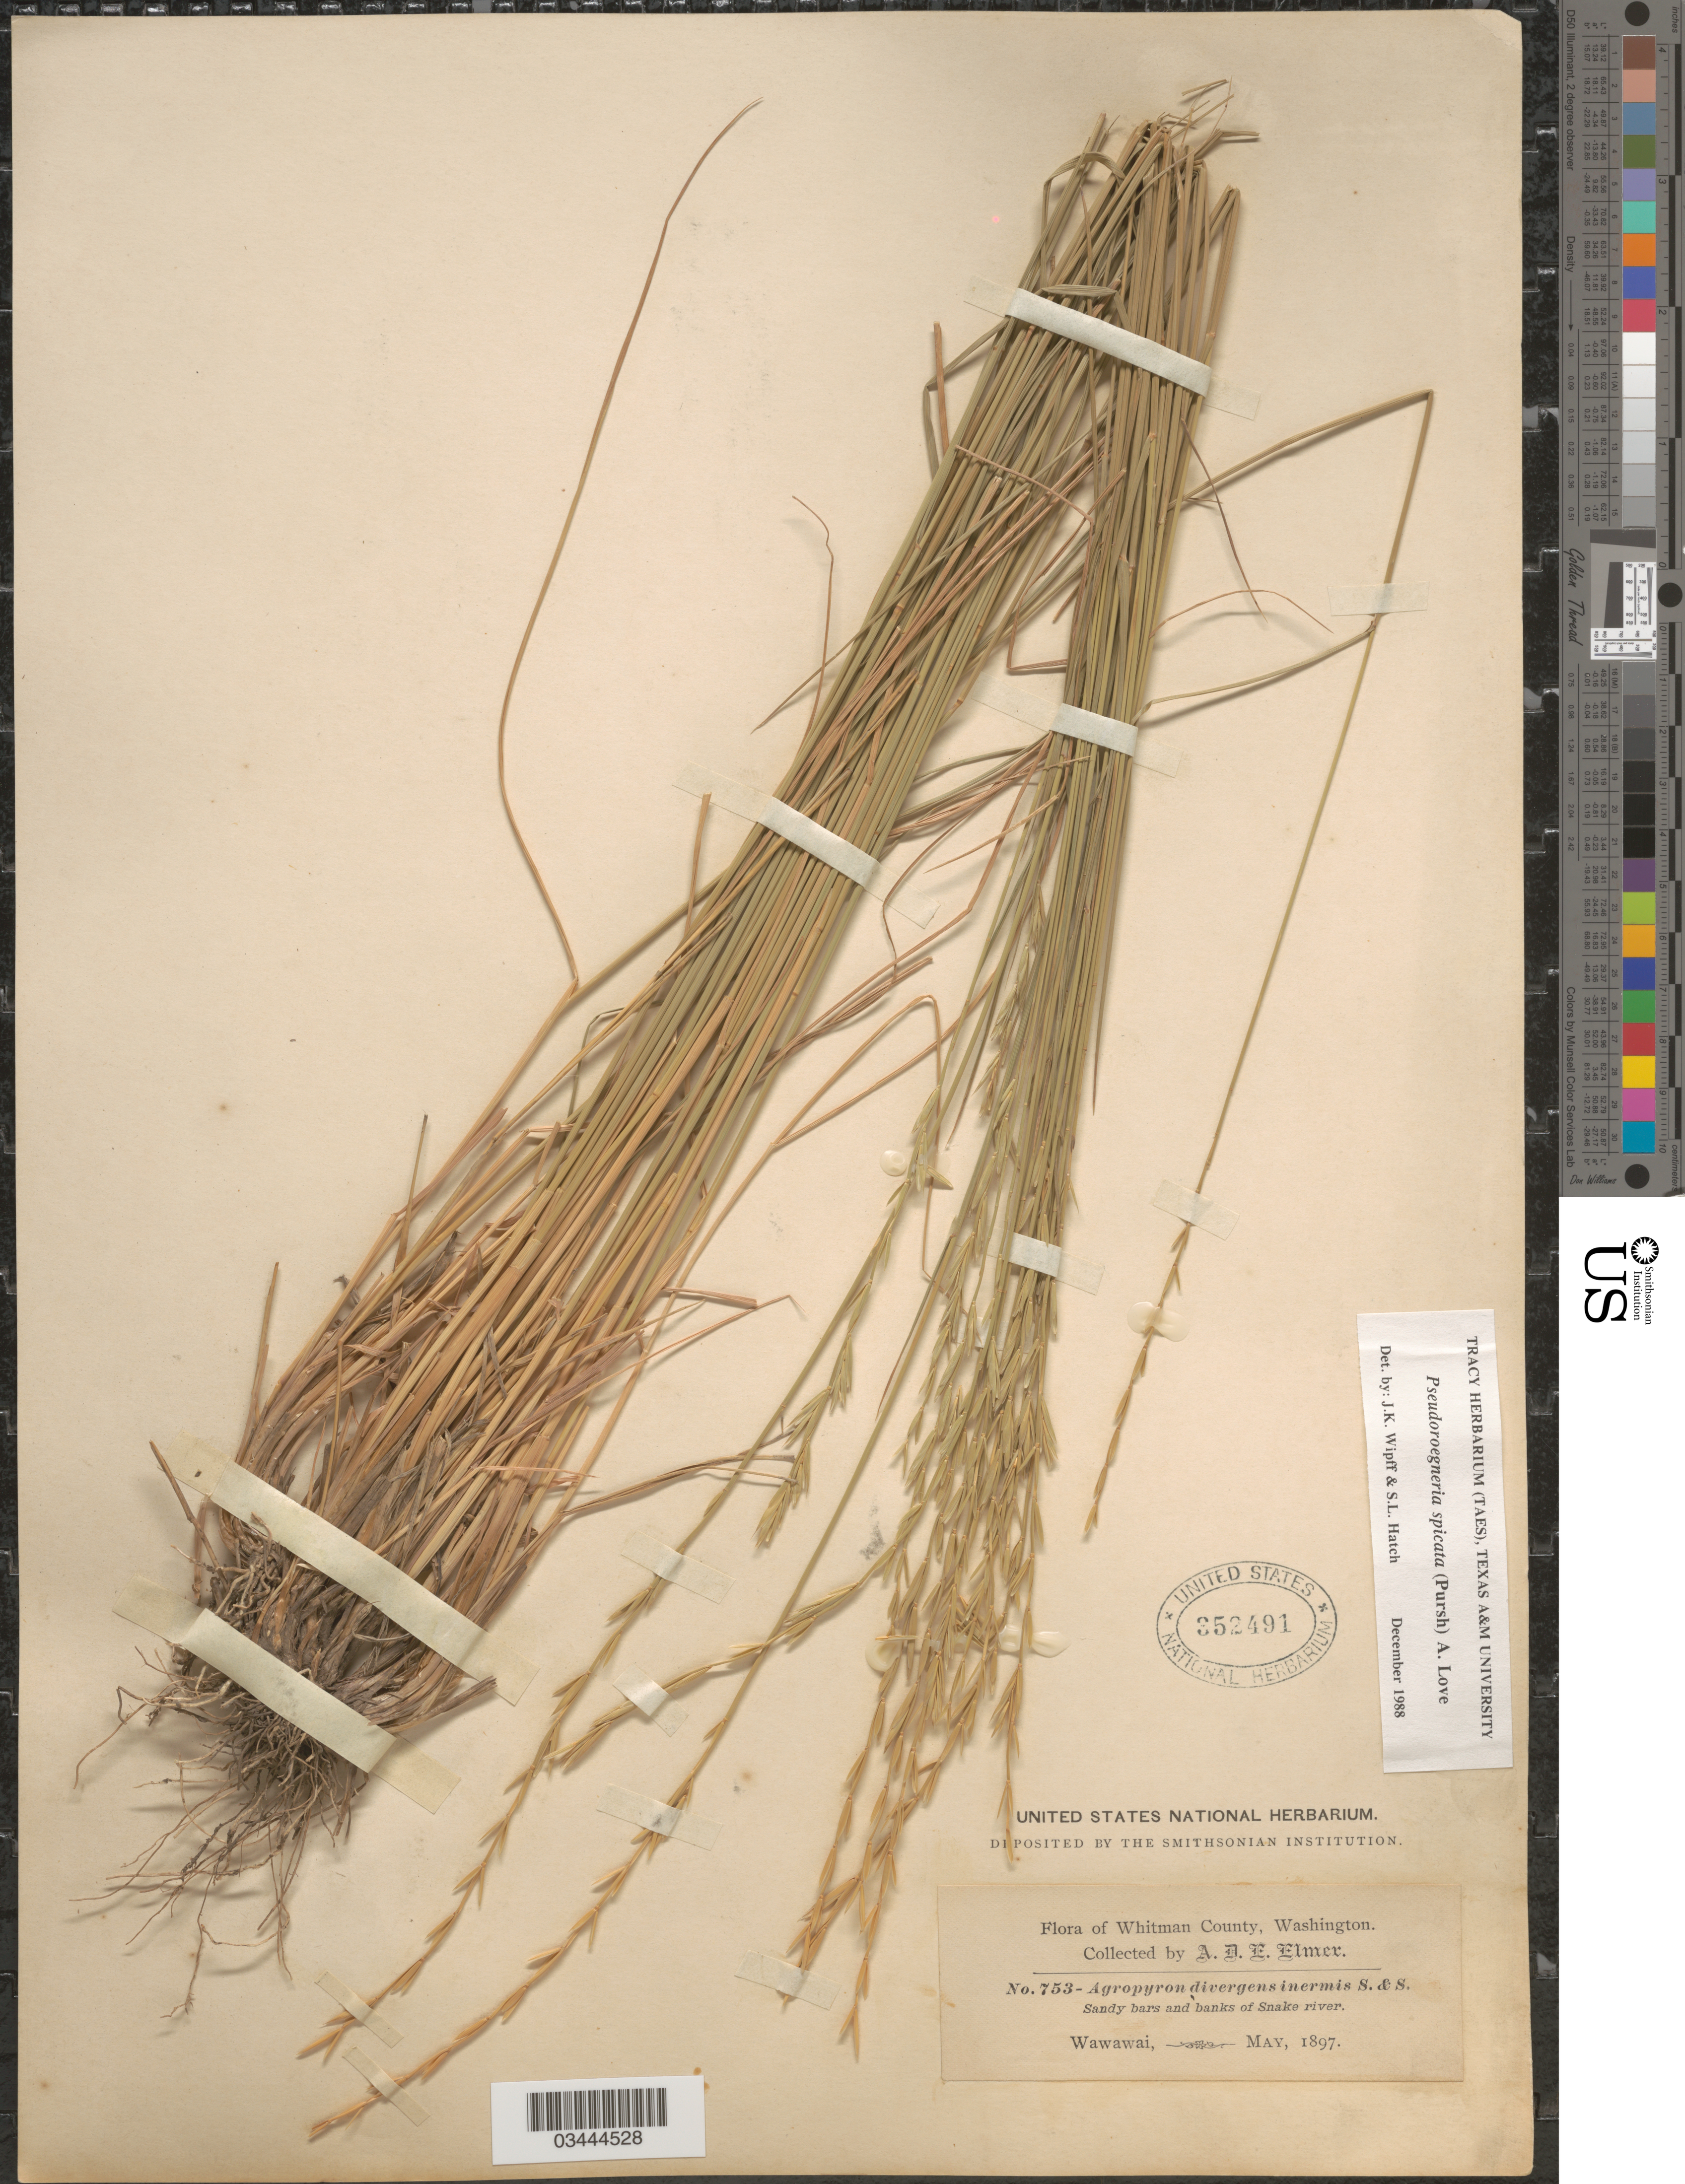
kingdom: Plantae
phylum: Tracheophyta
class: Liliopsida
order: Poales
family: Poaceae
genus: Pseudoroegneria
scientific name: Pseudoroegneria spicata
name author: (Pursh) Á. Löve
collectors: A. D. E. Elmer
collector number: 753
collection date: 1897-05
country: United States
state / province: Washington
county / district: Whitman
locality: Whitman County. Sandy bars and banks of Snake river. Wawawai.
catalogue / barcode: US 352491